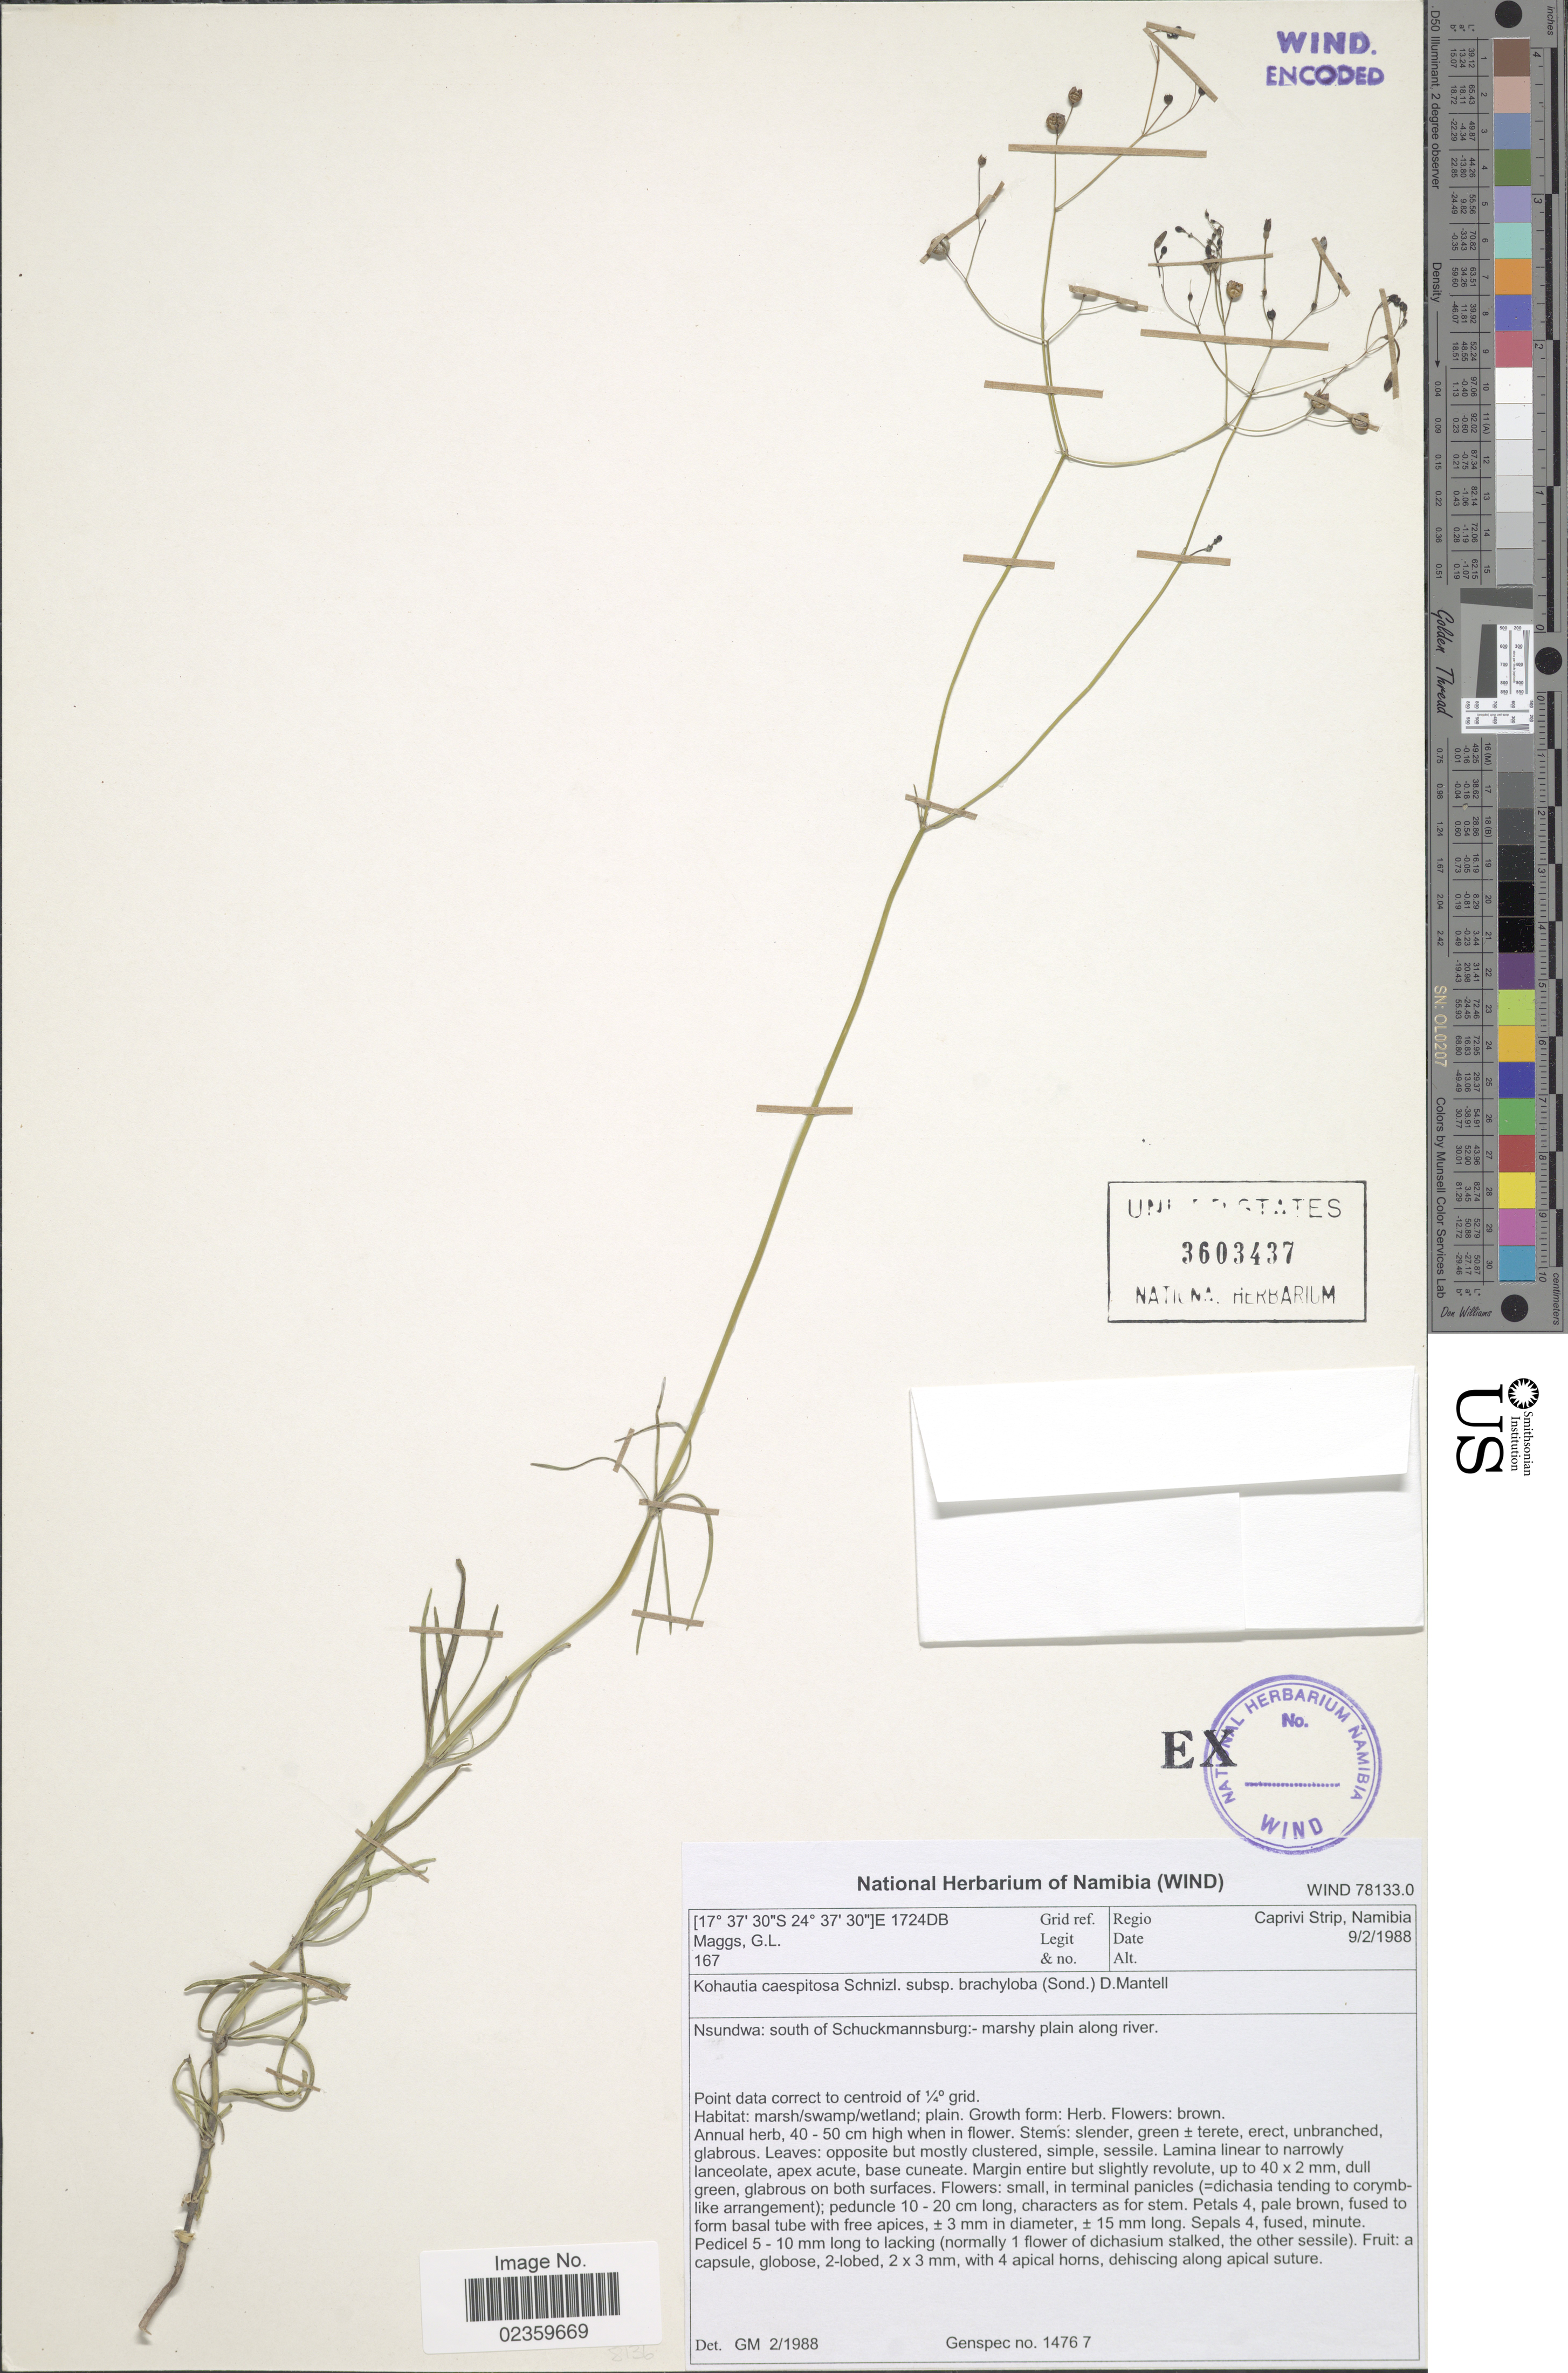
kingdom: Plantae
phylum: Tracheophyta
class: Magnoliopsida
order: Gentianales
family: Rubiaceae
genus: Kohautia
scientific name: Kohautia caespitosa subsp. brachyloba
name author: (Sond.) Mantell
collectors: G. Maggs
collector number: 167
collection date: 1988-02-09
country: Namibia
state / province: Caprivi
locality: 1724DB. Regio Caprivi Strip, Namibia. Nsundwa: south f Schuckmannsburg: -marshy plain along river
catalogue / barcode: US 3603437